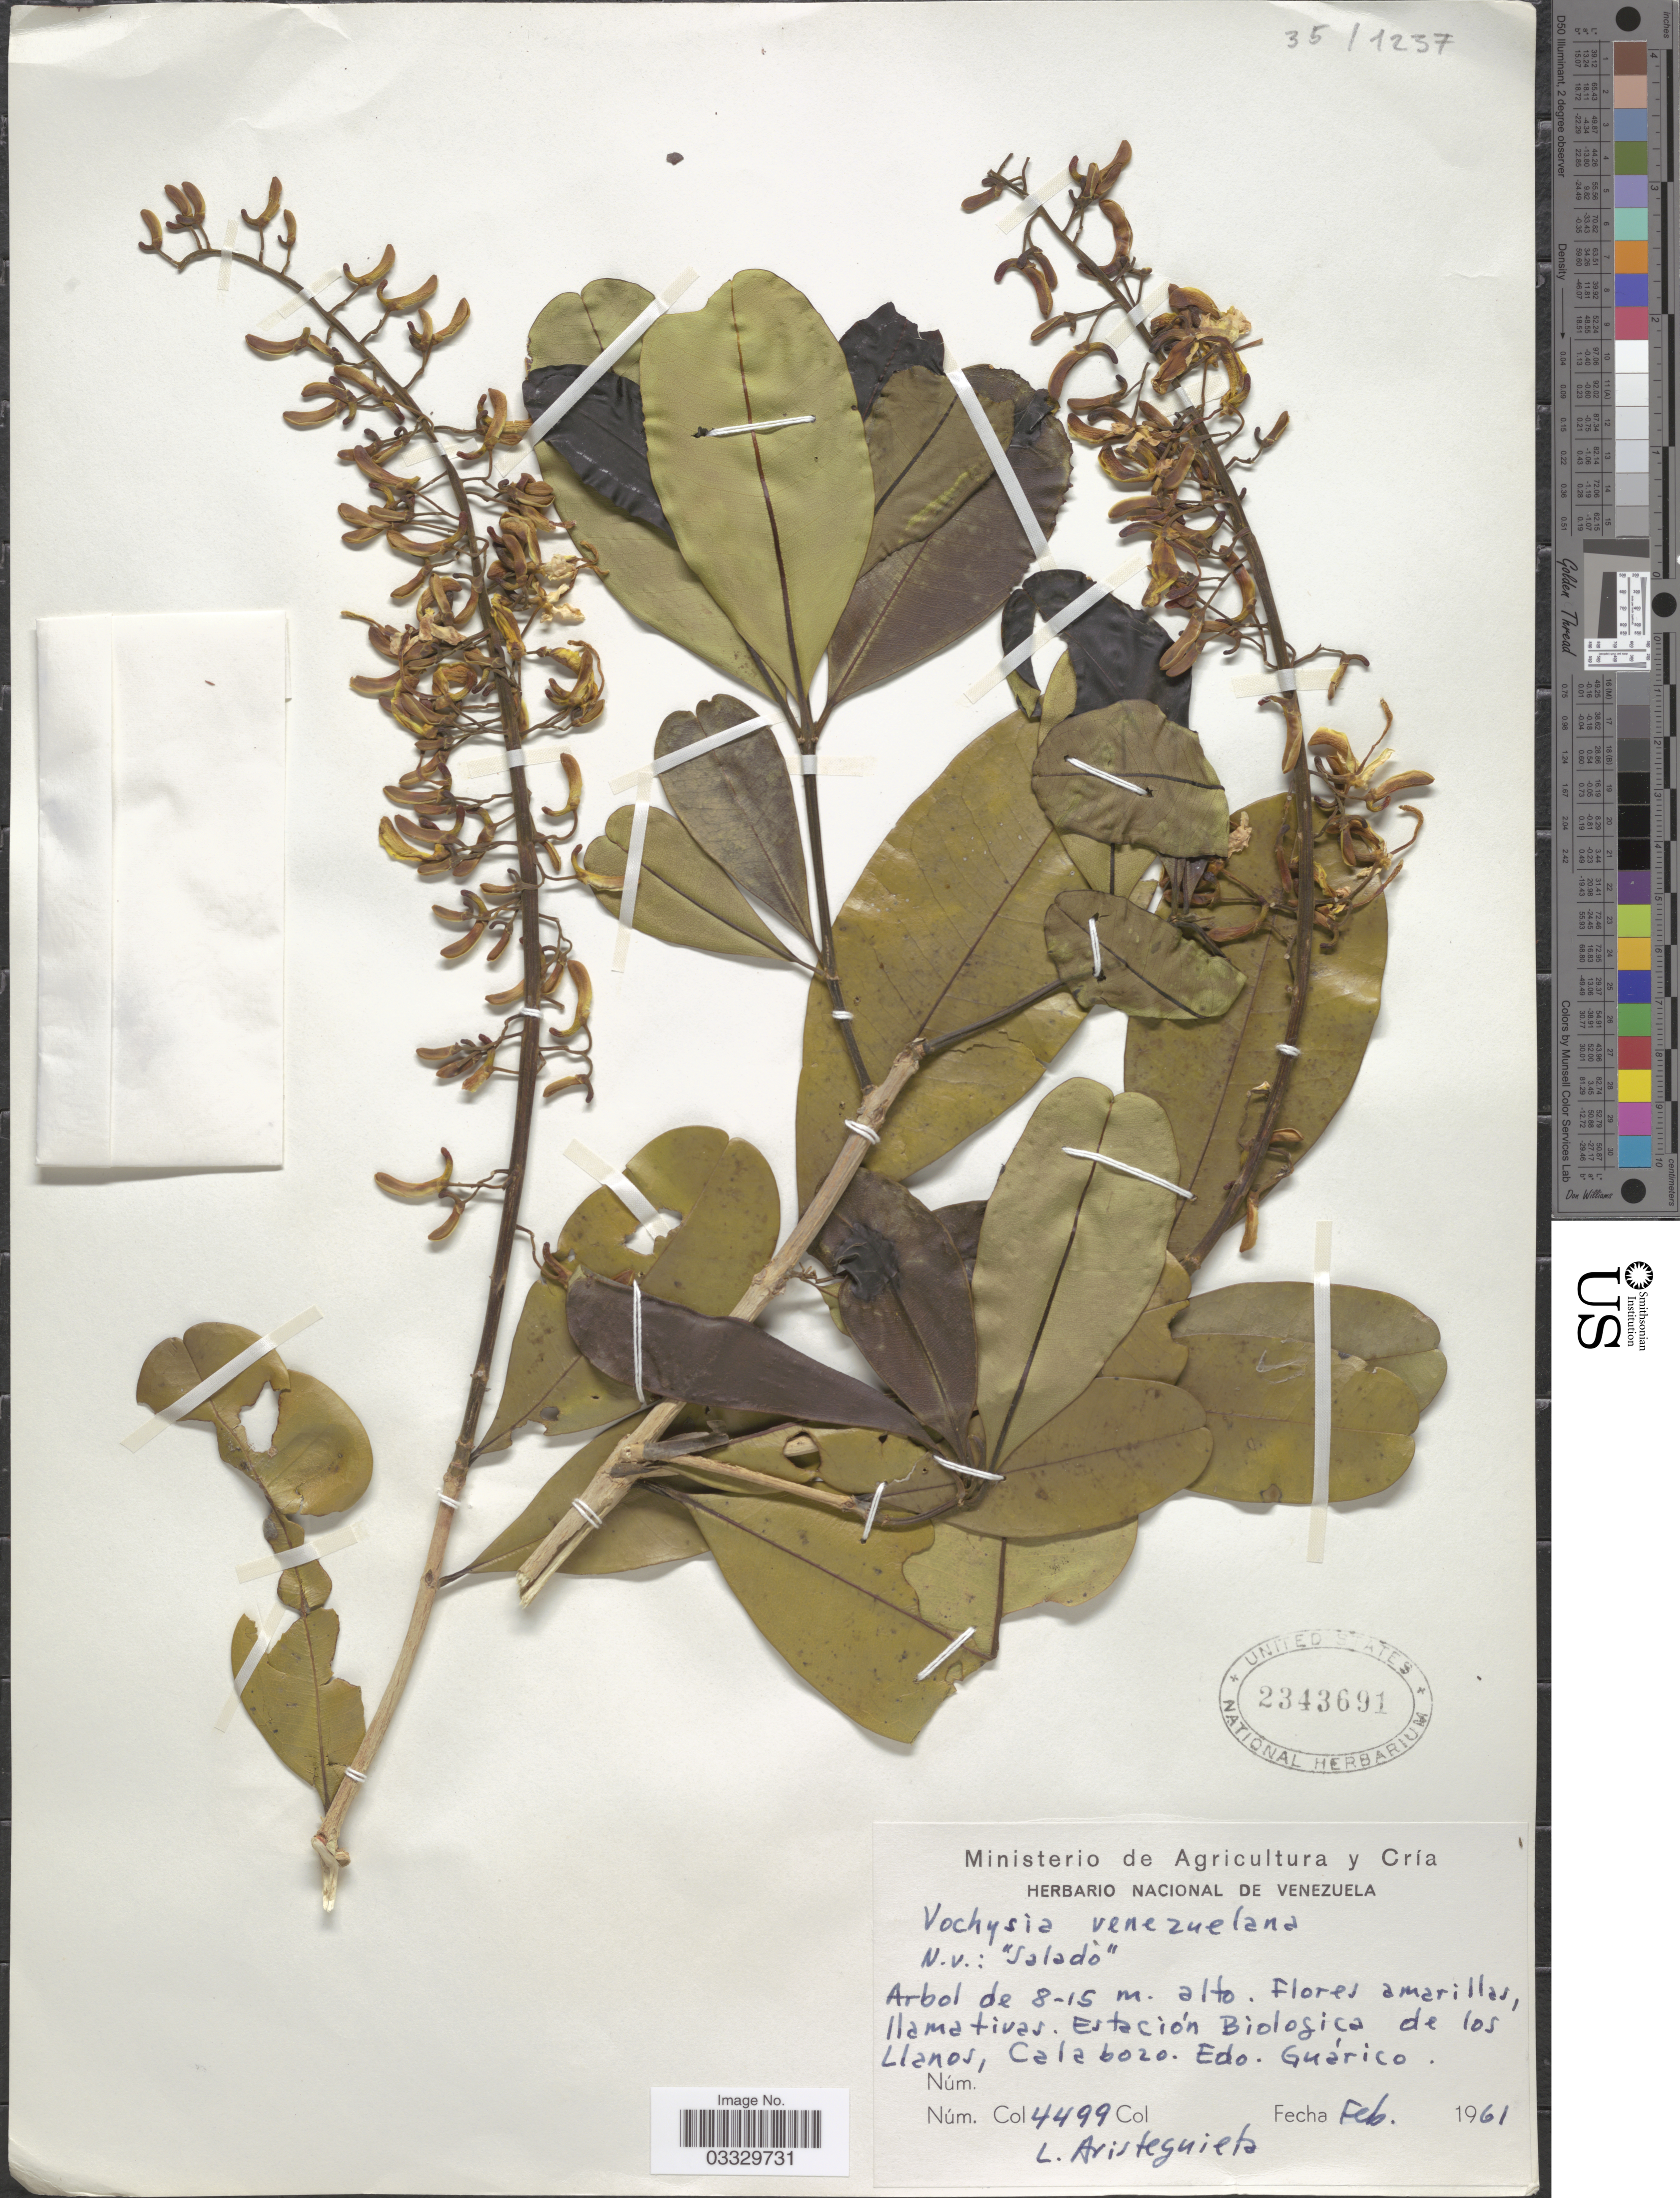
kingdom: Plantae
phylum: Tracheophyta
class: Magnoliopsida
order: Myrtales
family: Vochysiaceae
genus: Vochysia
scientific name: Vochysia venezuelana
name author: Stafleu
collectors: L. Aristeguieta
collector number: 4499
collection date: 1961-02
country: Venezuela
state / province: Guárico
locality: Estación Biologica de los Llanos, Calabozo.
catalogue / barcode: US 2343691